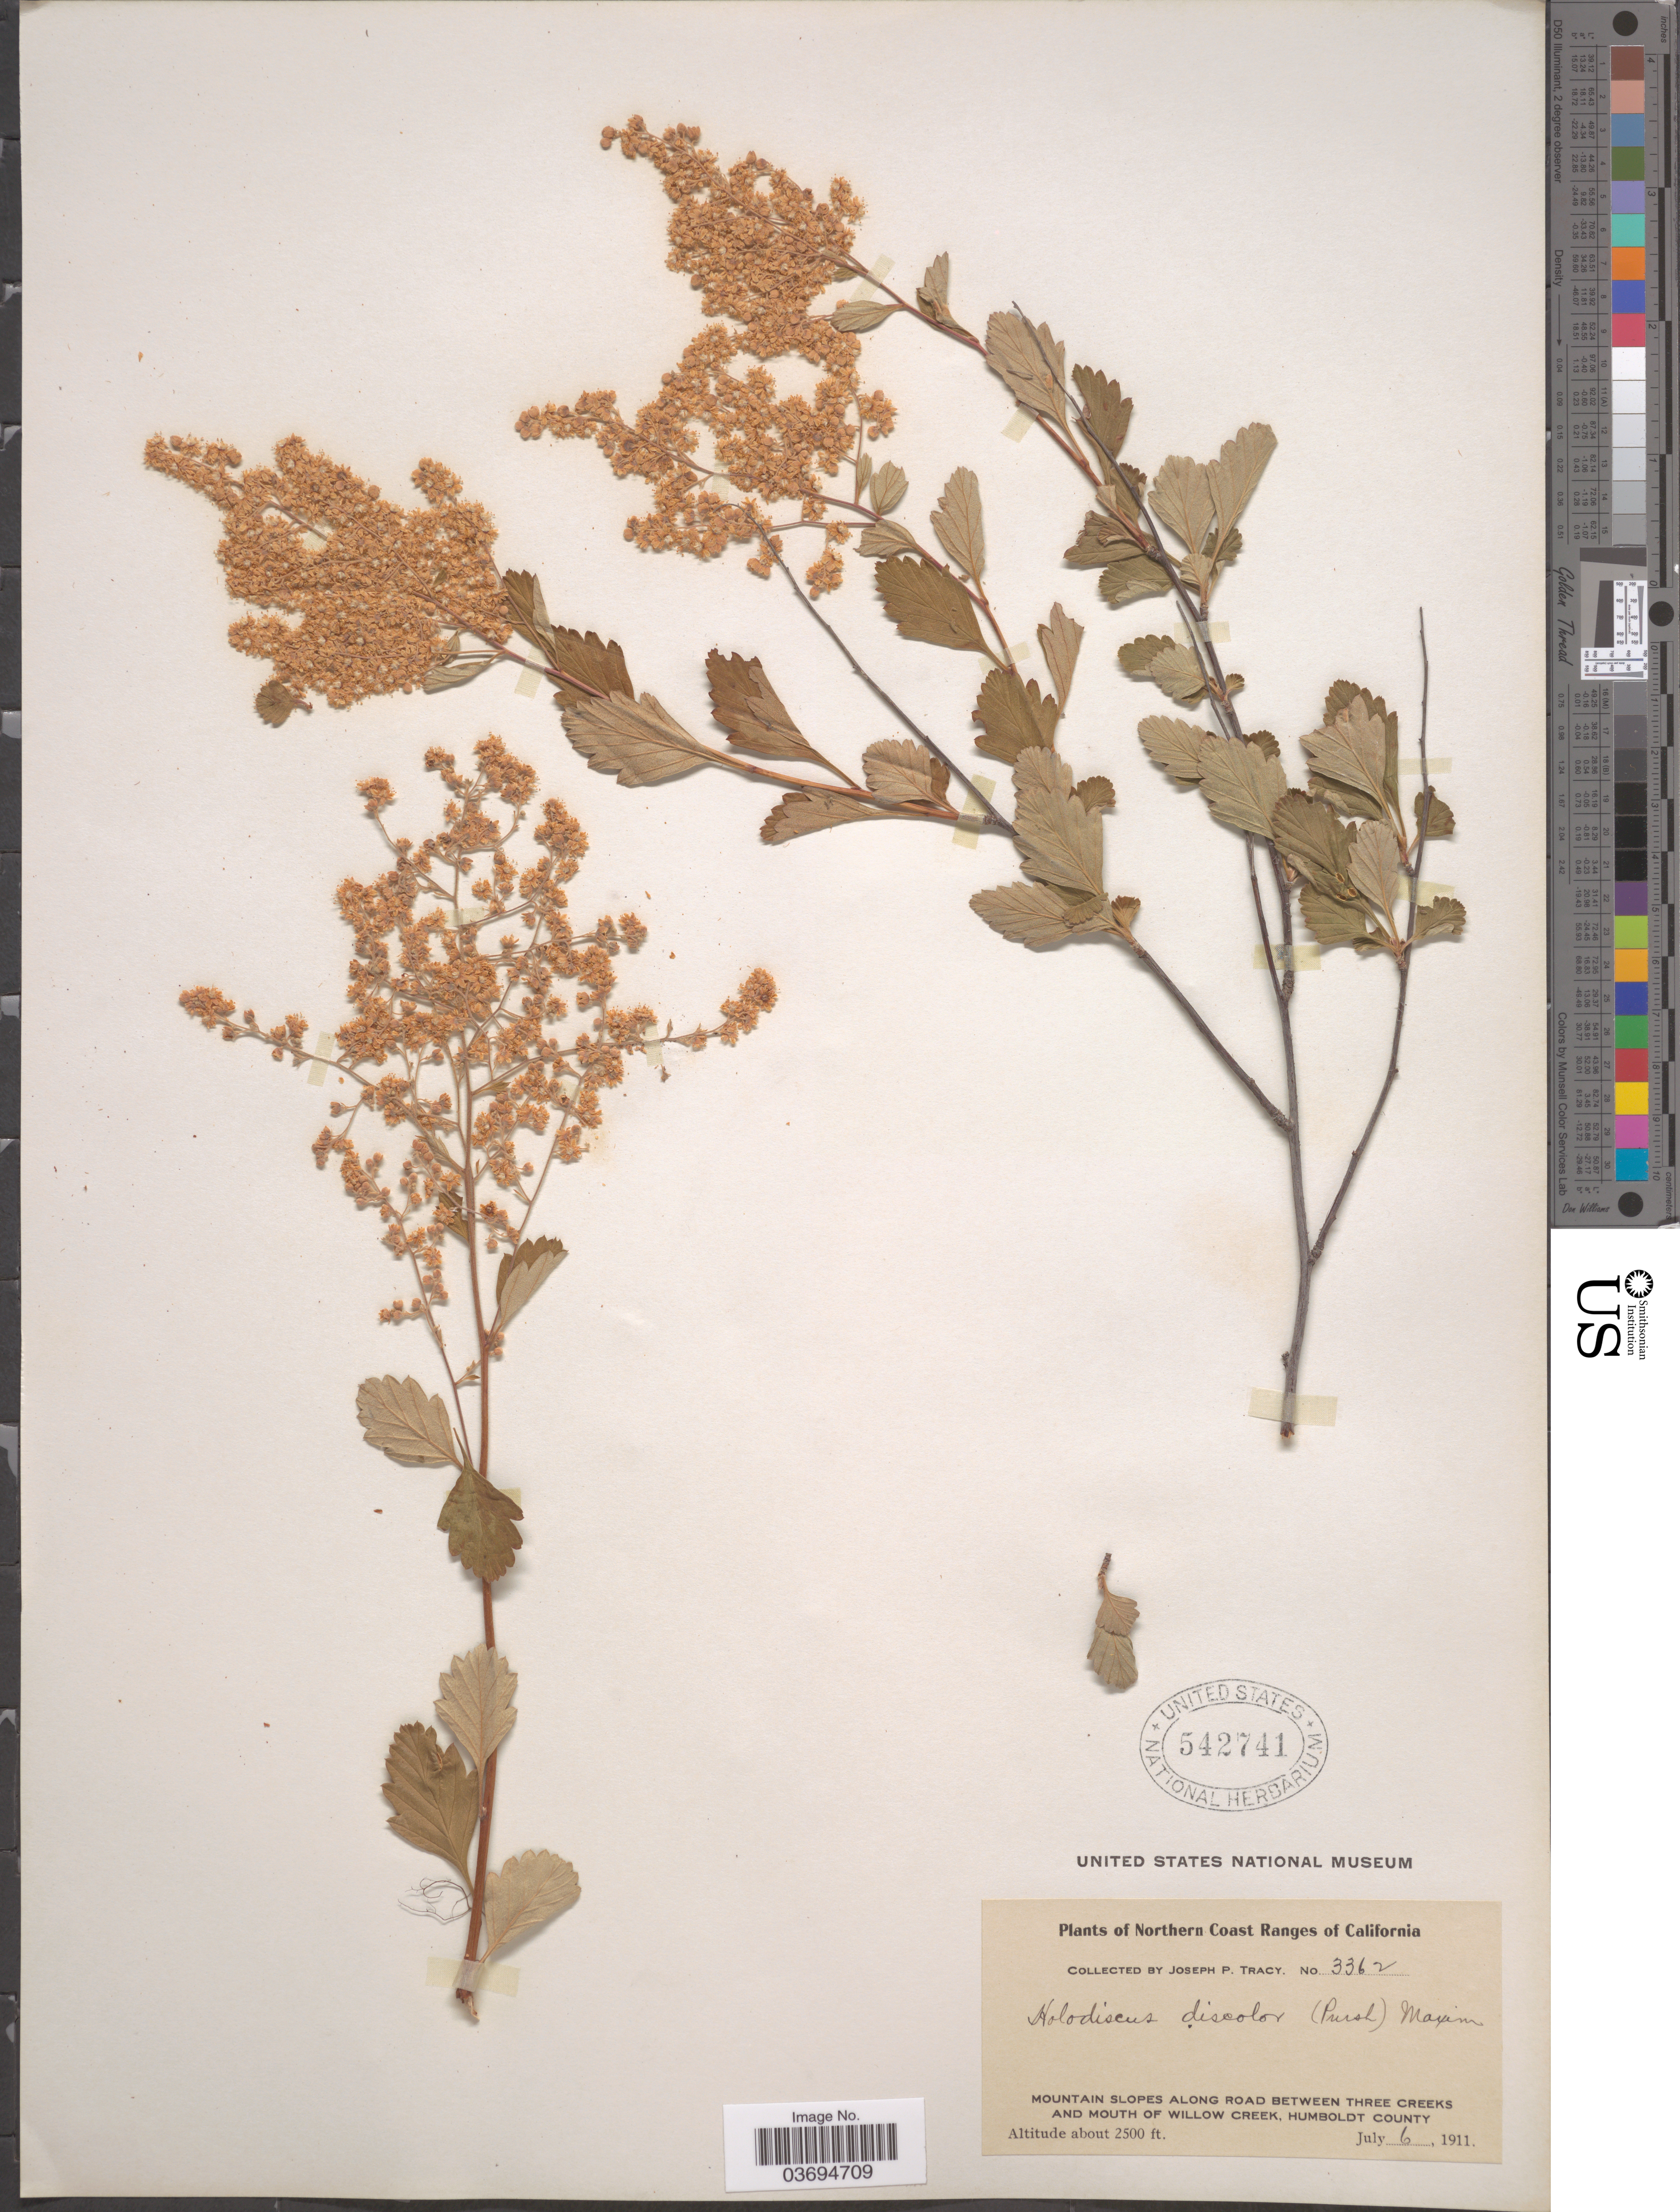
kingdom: Plantae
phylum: Tracheophyta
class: Magnoliopsida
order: Rosales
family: Rosaceae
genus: Holodiscus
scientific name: Holodiscus discolor var. discolor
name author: (Pursh) Maxim.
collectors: J. Tracy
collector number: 3362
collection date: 1911-07-06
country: United States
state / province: California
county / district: Humboldt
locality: Northern Coast Ranges. Mountain slopes along road between three creeks and mouth of Willow Creek, Humboldt County.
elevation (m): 762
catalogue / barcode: US 542741